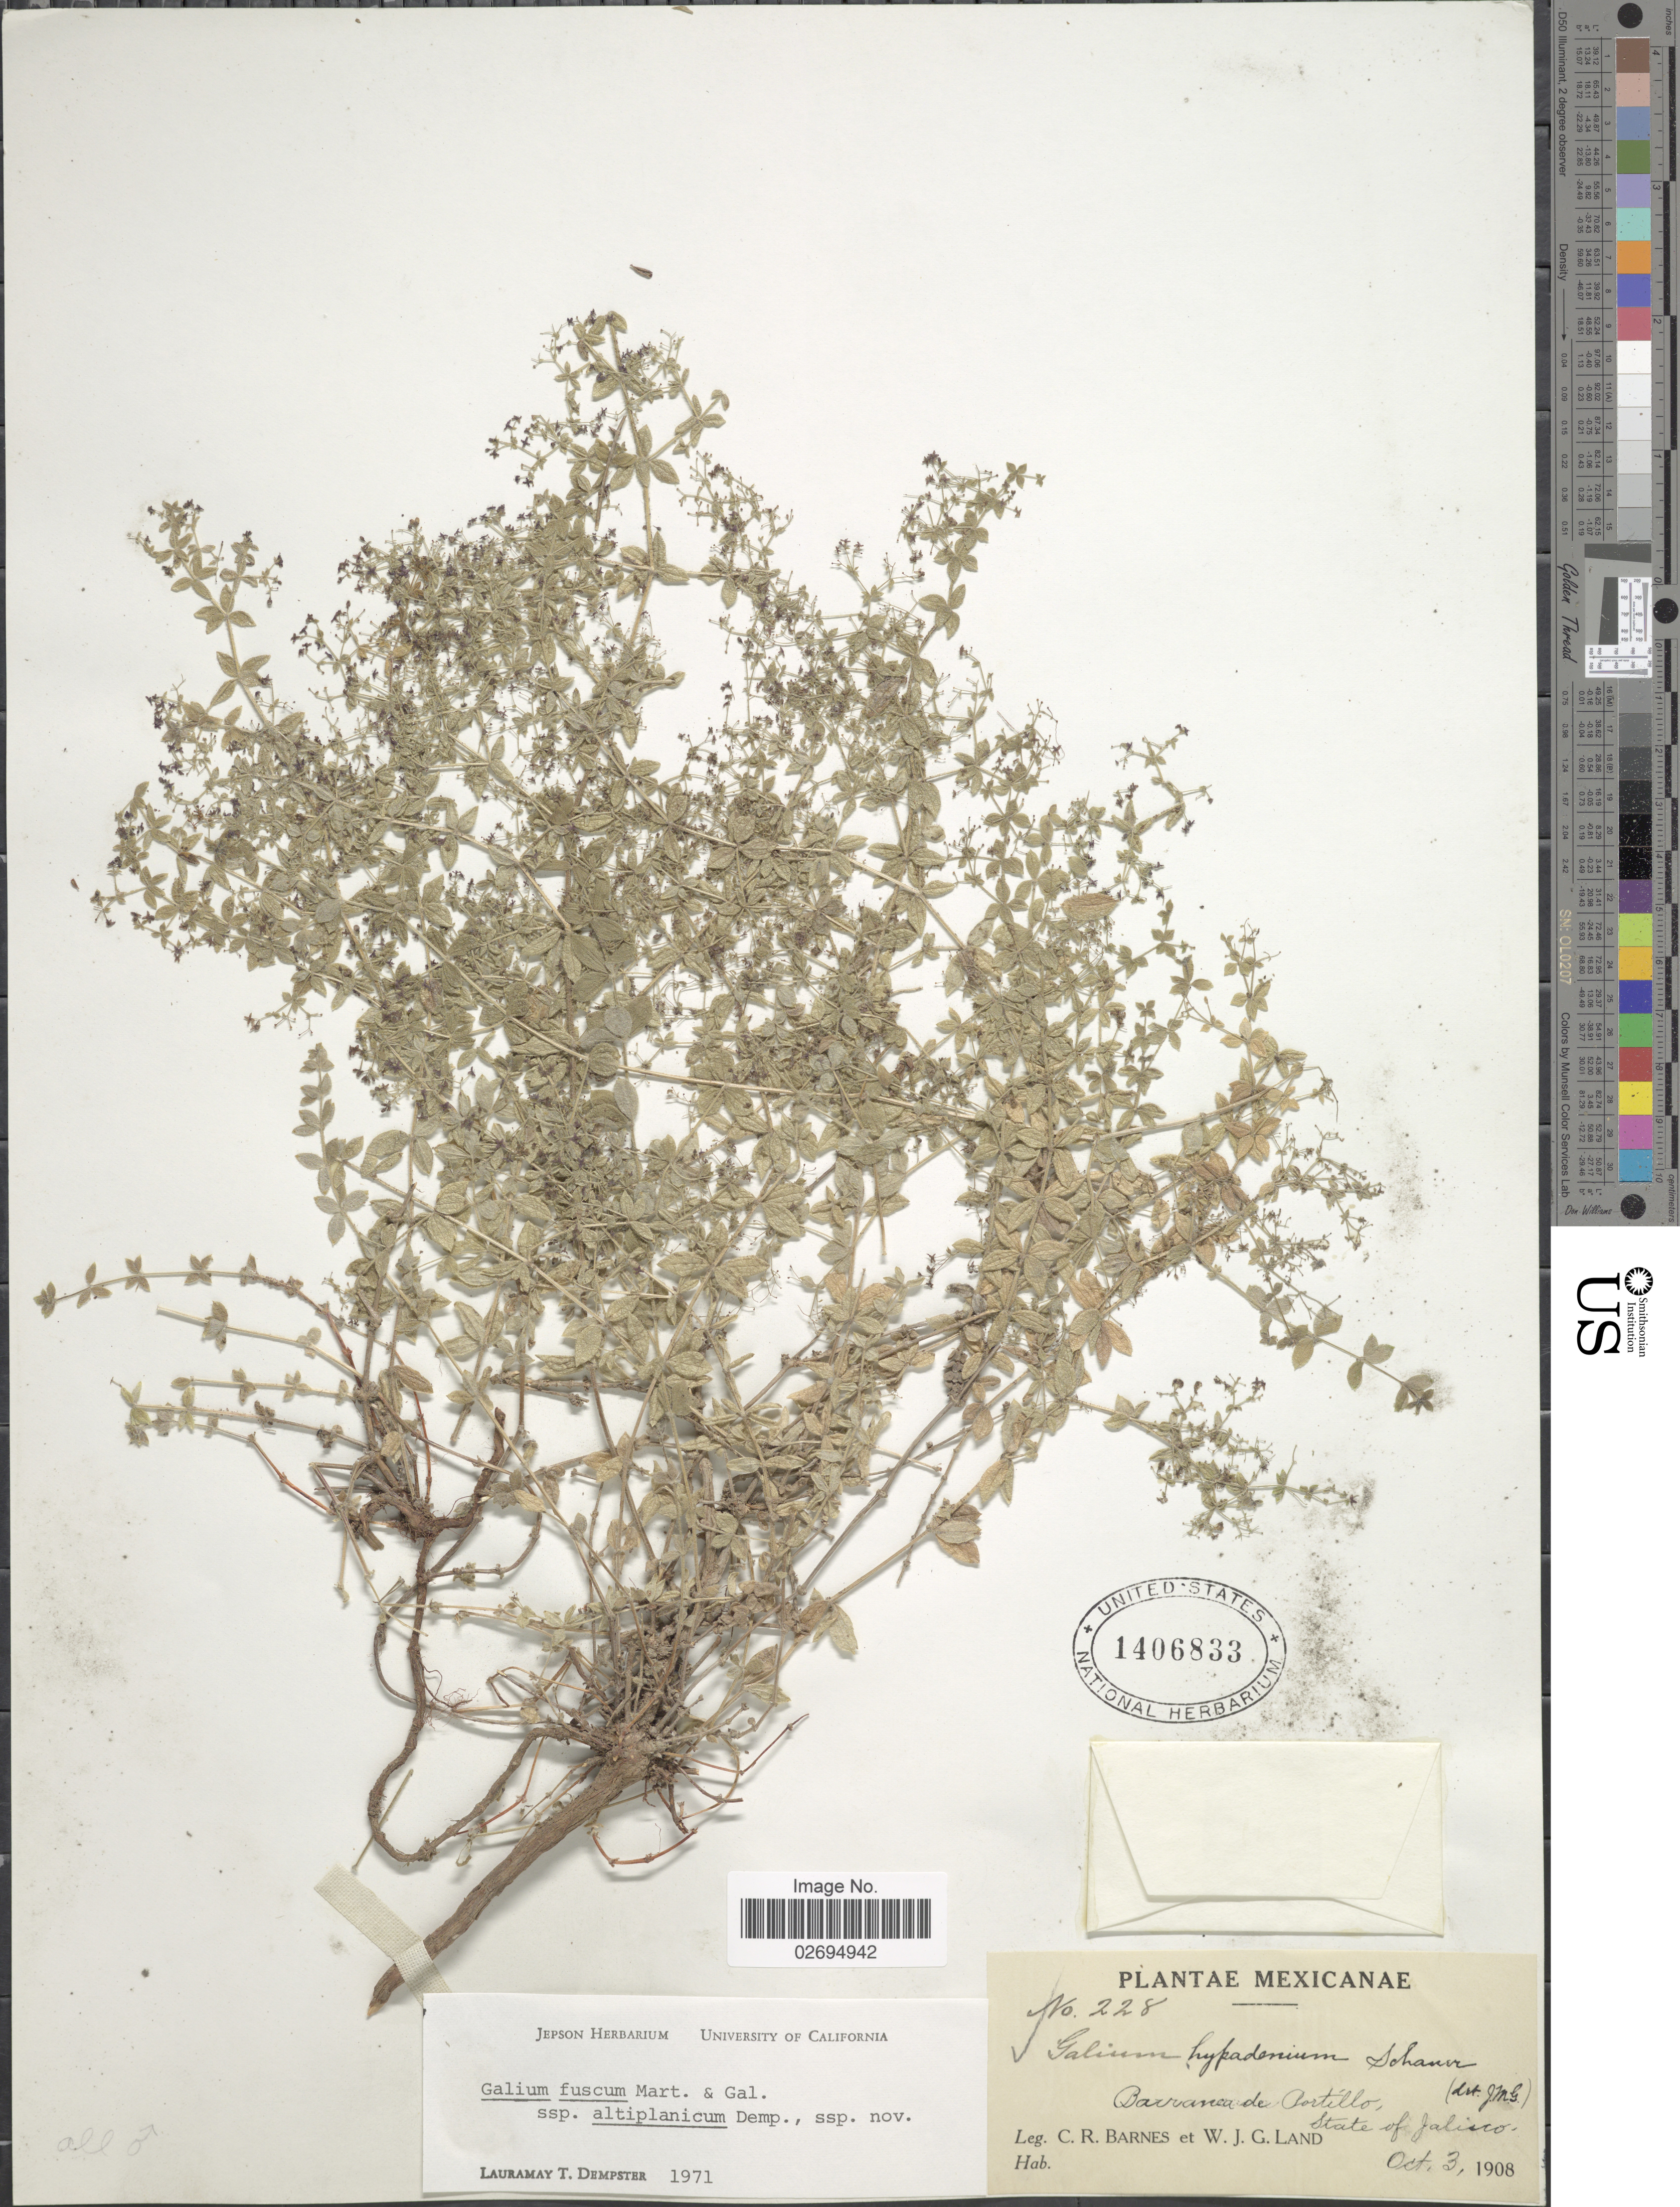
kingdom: Plantae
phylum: Tracheophyta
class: Magnoliopsida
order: Gentianales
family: Rubiaceae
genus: Galium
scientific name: Galium fuscum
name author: M. Martens & Galeotti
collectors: C. R. Barnes & W. J. G. Land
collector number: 228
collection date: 1908-10-03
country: Mexico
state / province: Jalisco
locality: Barranca de Portillo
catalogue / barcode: US 1406833